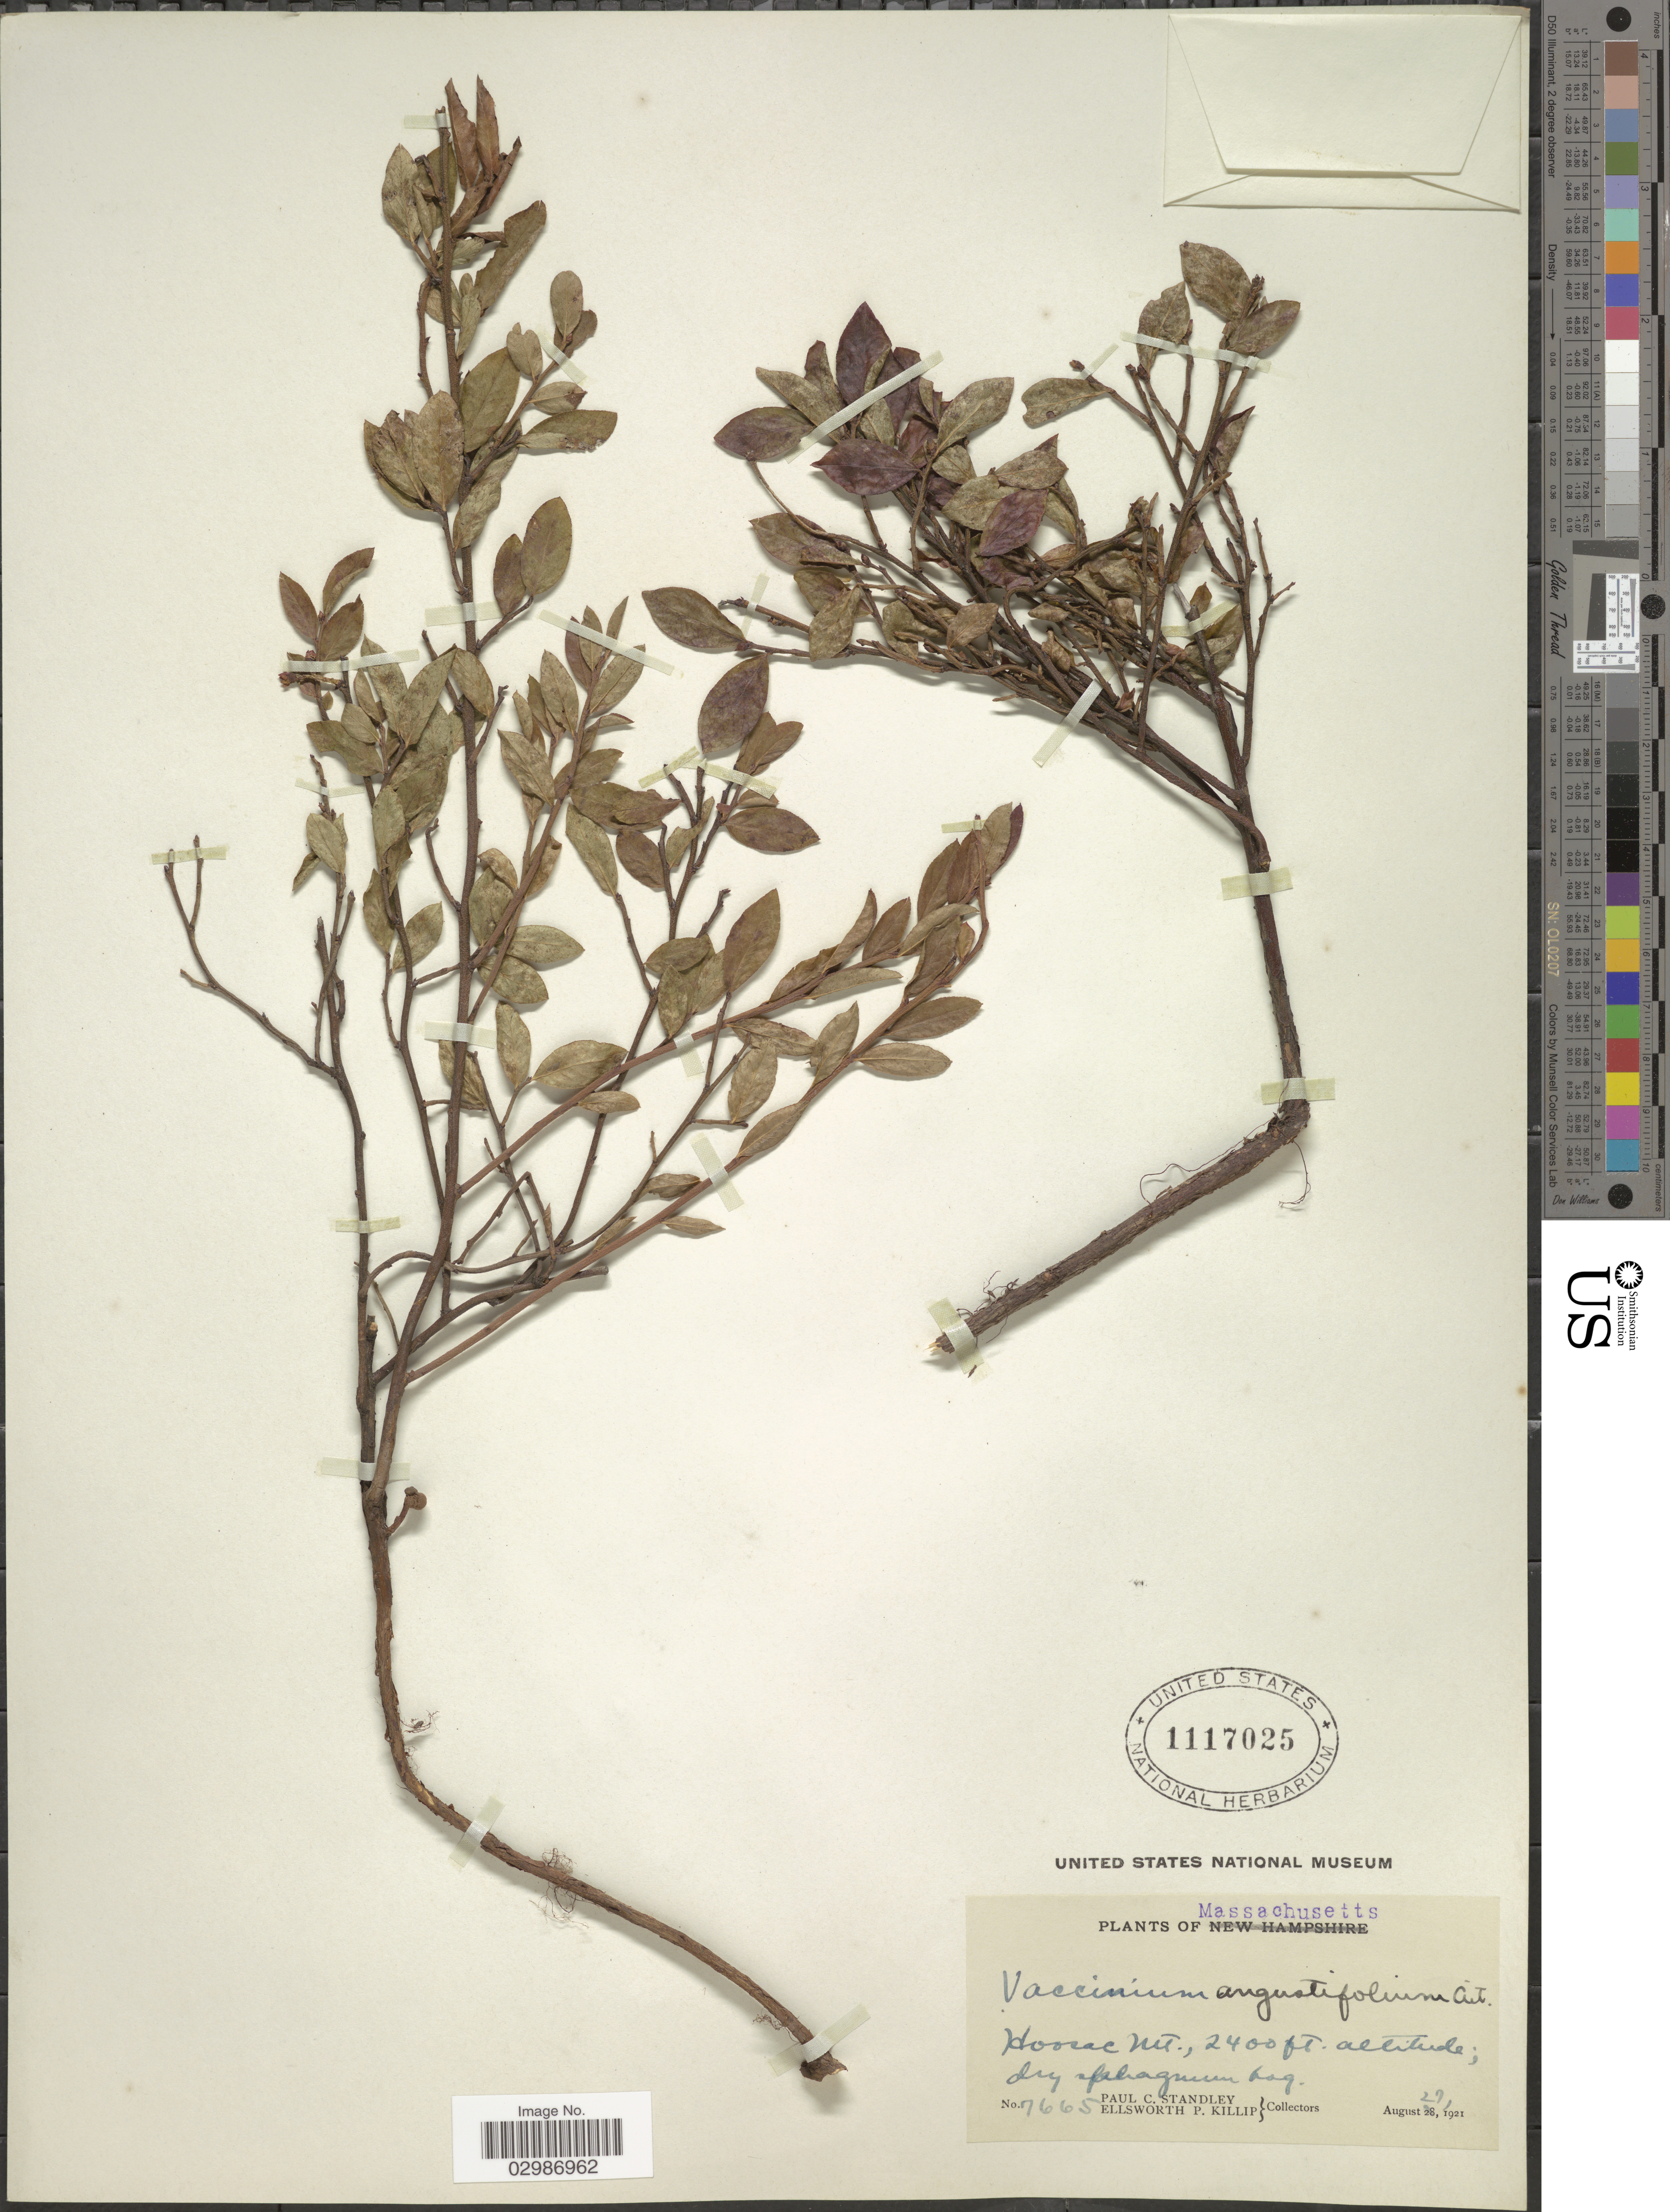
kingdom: Plantae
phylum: Tracheophyta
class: Magnoliopsida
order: Ericales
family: Ericaceae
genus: Vaccinium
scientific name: Vaccinium angustifolium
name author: Aiton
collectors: P. C. Standley & E. P. Killip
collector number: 7665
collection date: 1921-08-29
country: United States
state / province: Massachusetts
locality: Hoosac Mt.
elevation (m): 732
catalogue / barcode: US 1117025